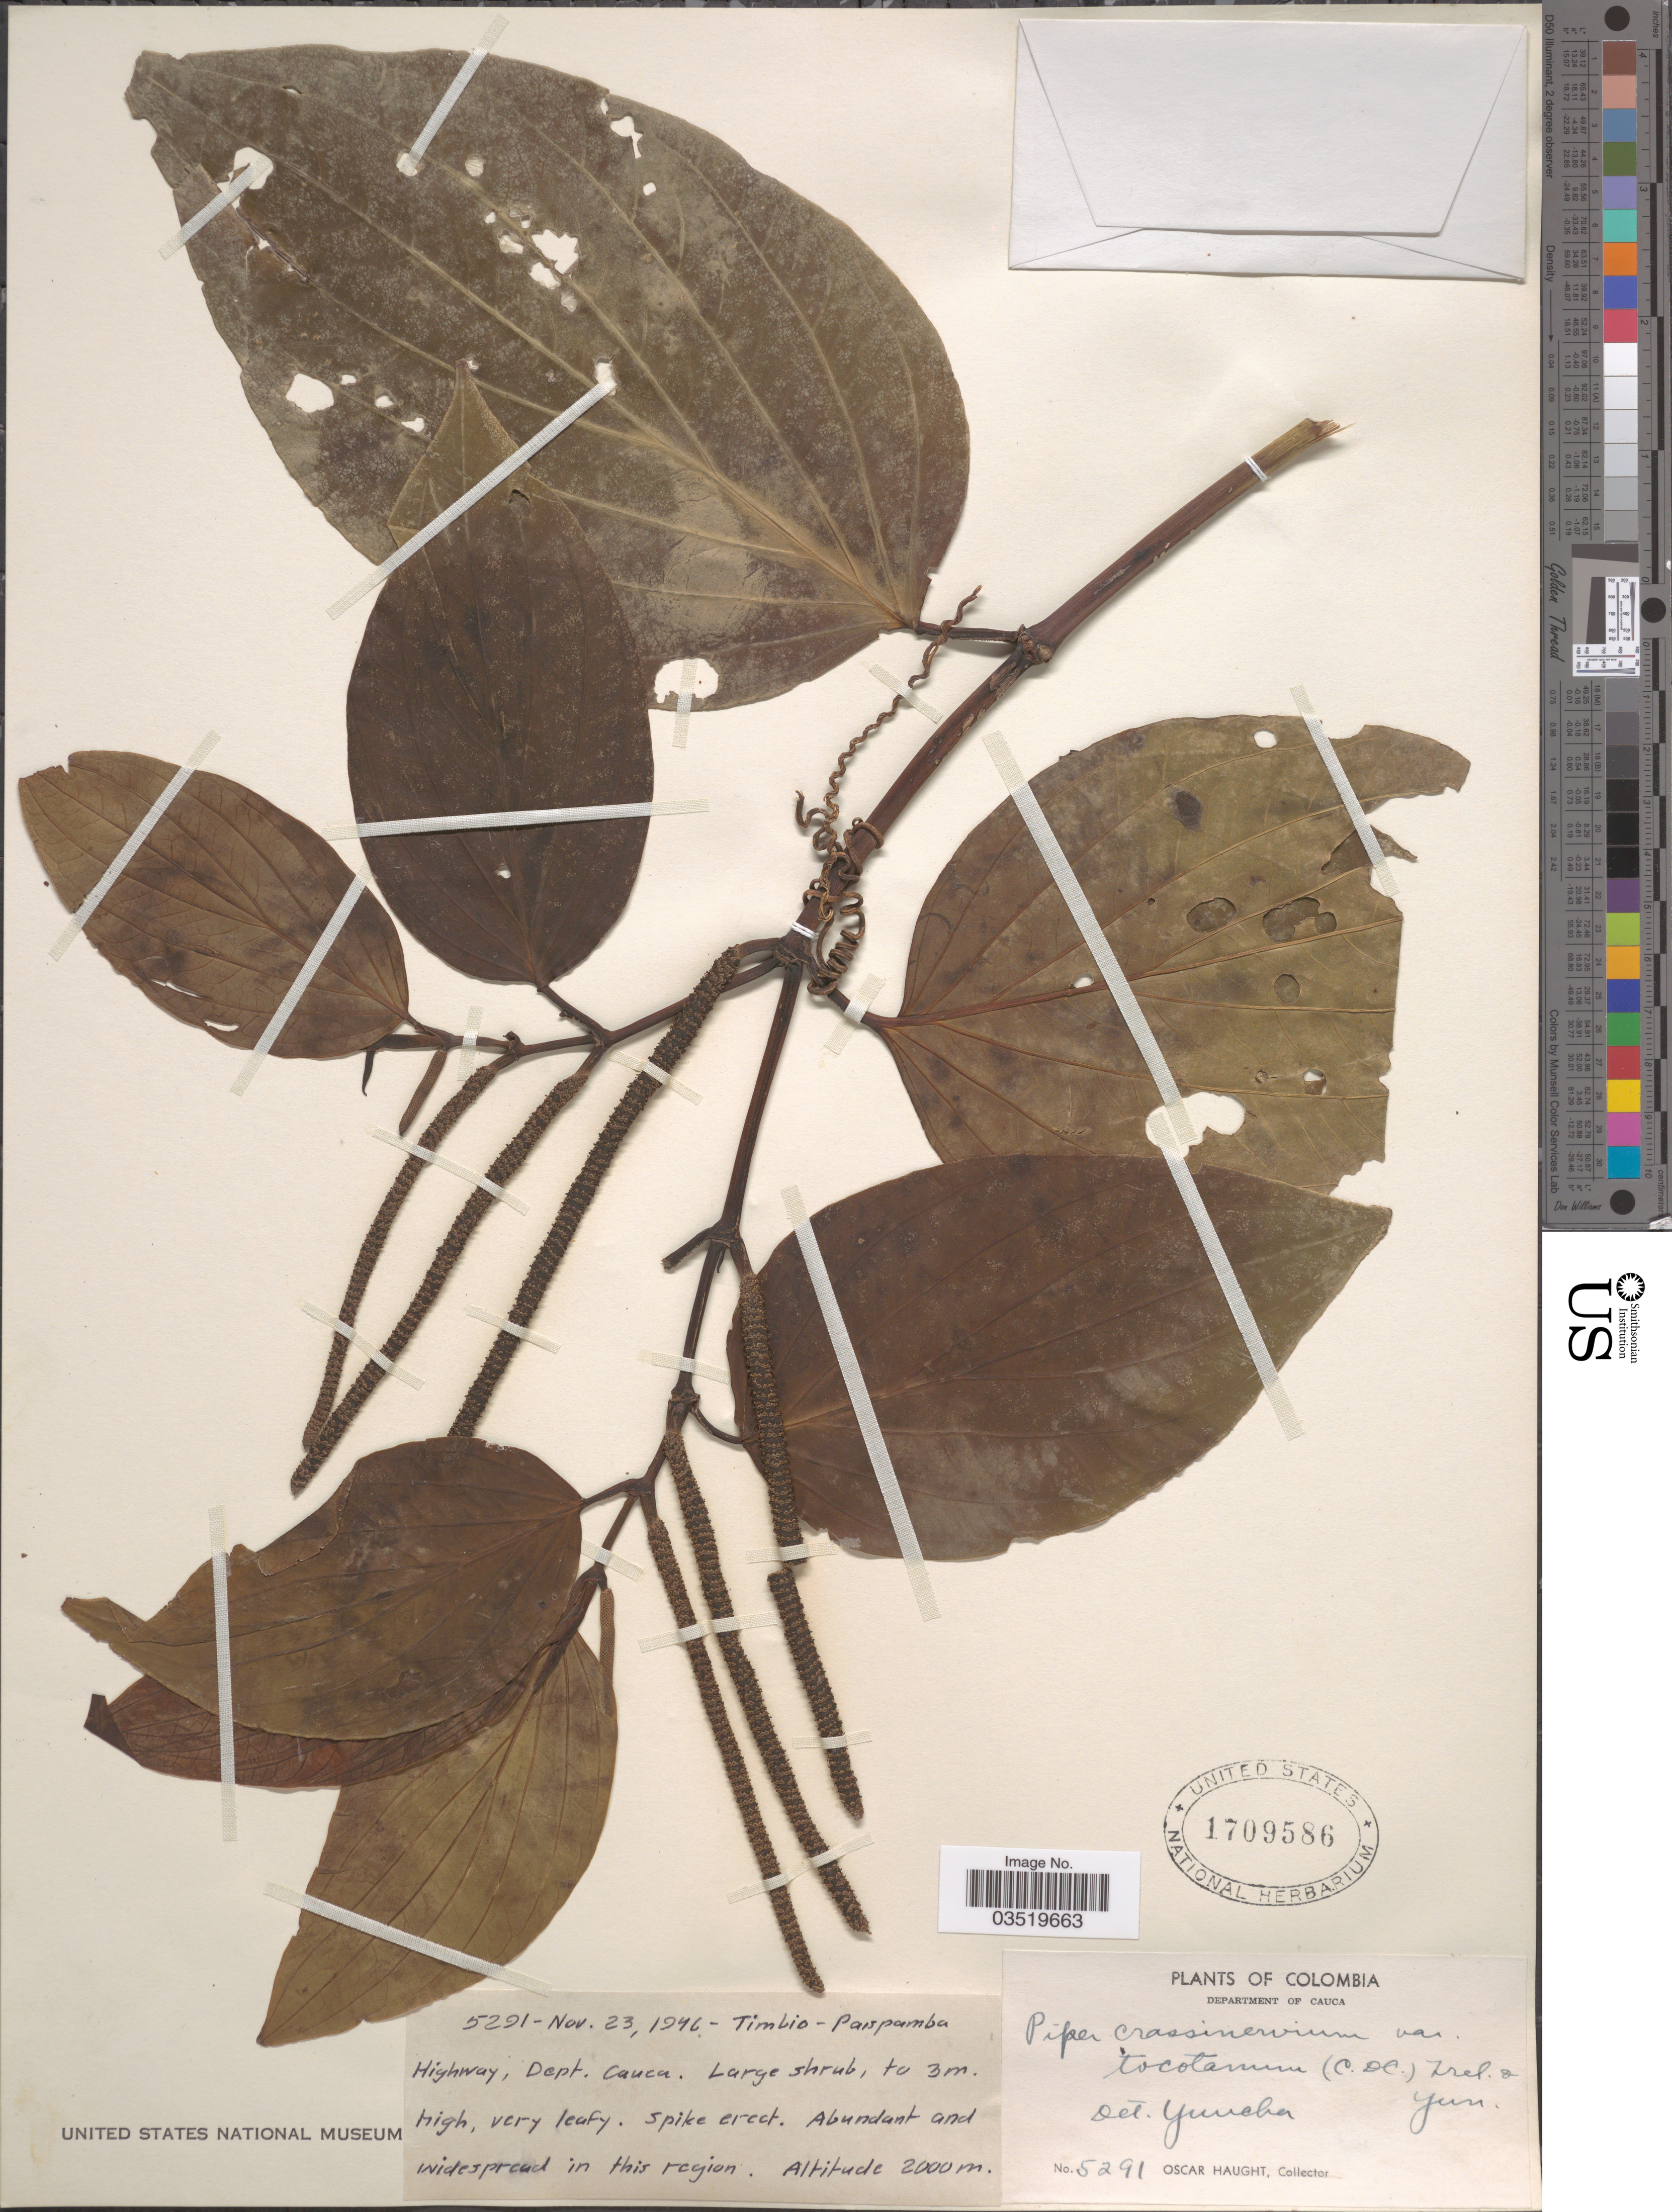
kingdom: Plantae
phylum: Tracheophyta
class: Magnoliopsida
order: Piperales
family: Piperaceae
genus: Piper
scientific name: Piper crassinervium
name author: Kunth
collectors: O. L. Haught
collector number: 5291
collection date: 1946-11-23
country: Colombia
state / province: Cauca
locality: Department of Cauca. Timbio- Paispamba Highway, Dept. Cauca.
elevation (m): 2000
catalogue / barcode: US 1709586